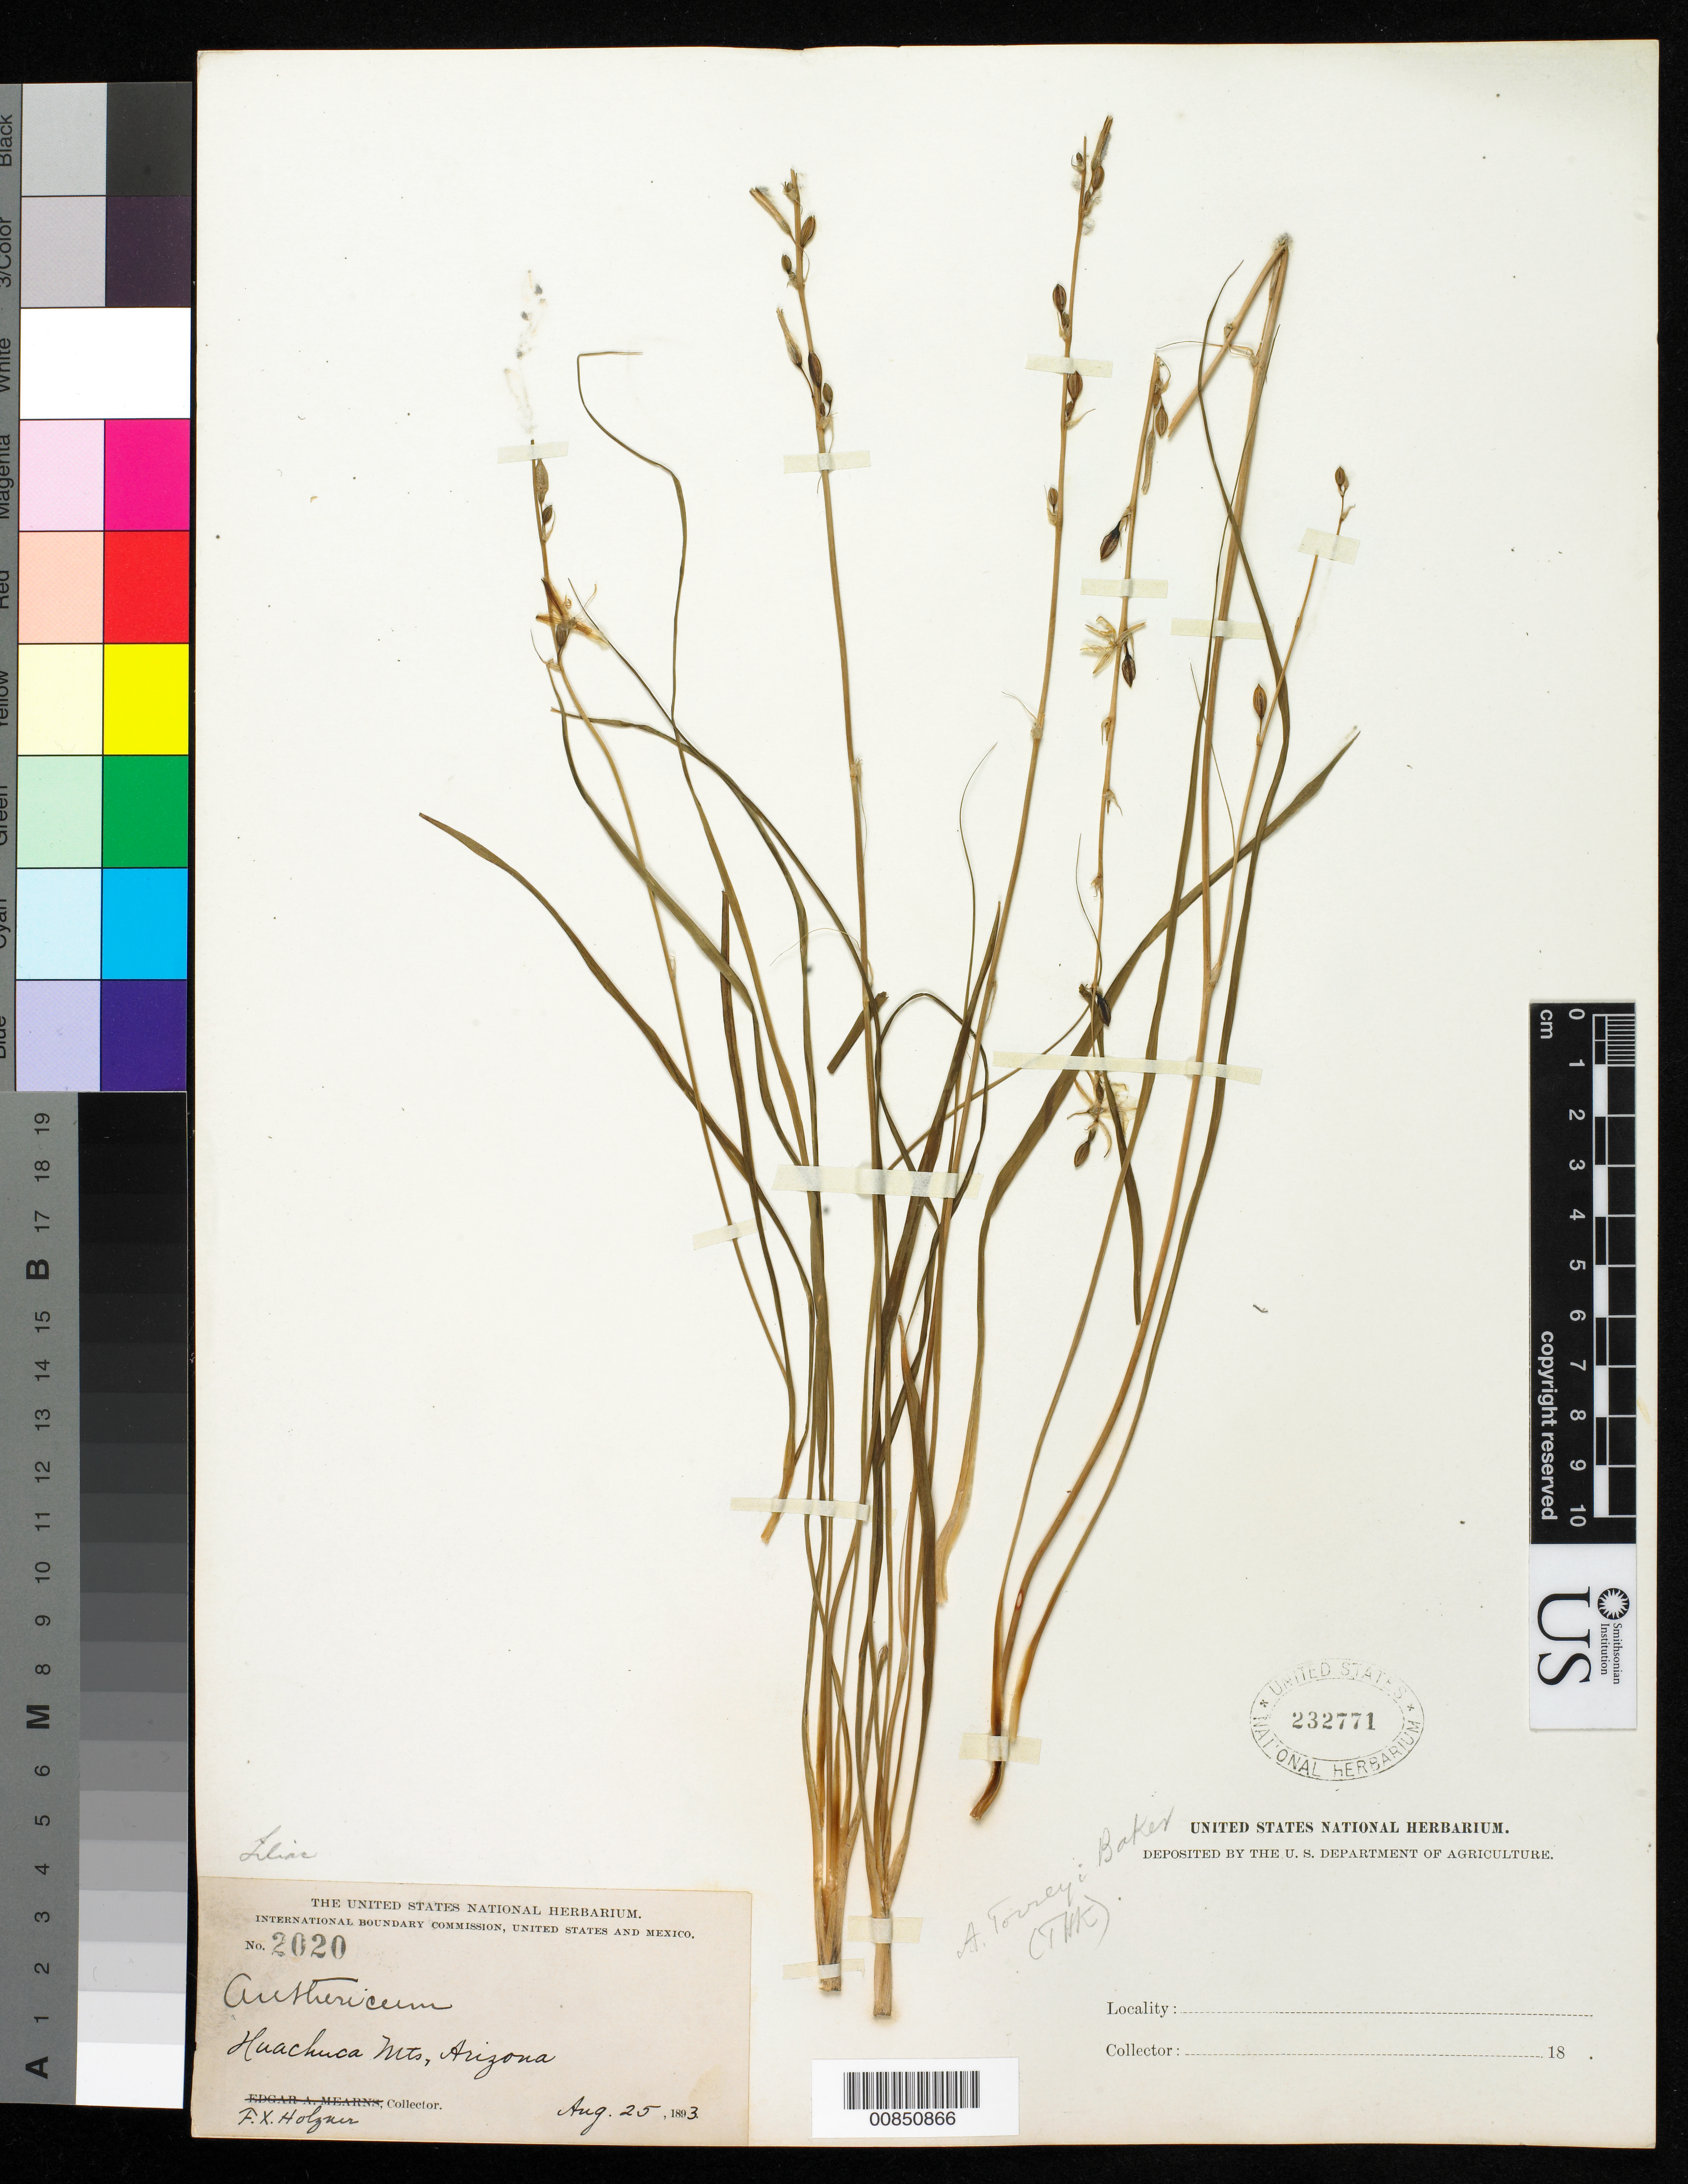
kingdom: Plantae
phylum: Tracheophyta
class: Liliopsida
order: Asparagales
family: Asparagaceae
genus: Anthericum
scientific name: Anthericum torreyi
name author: Baker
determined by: Kearney, T. H.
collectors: F. X. Holzner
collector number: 2020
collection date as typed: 25 Aug 1893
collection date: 1893-08-25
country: United States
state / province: Arizona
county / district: Cochise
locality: Huachuca Mts.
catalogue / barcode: US 232771